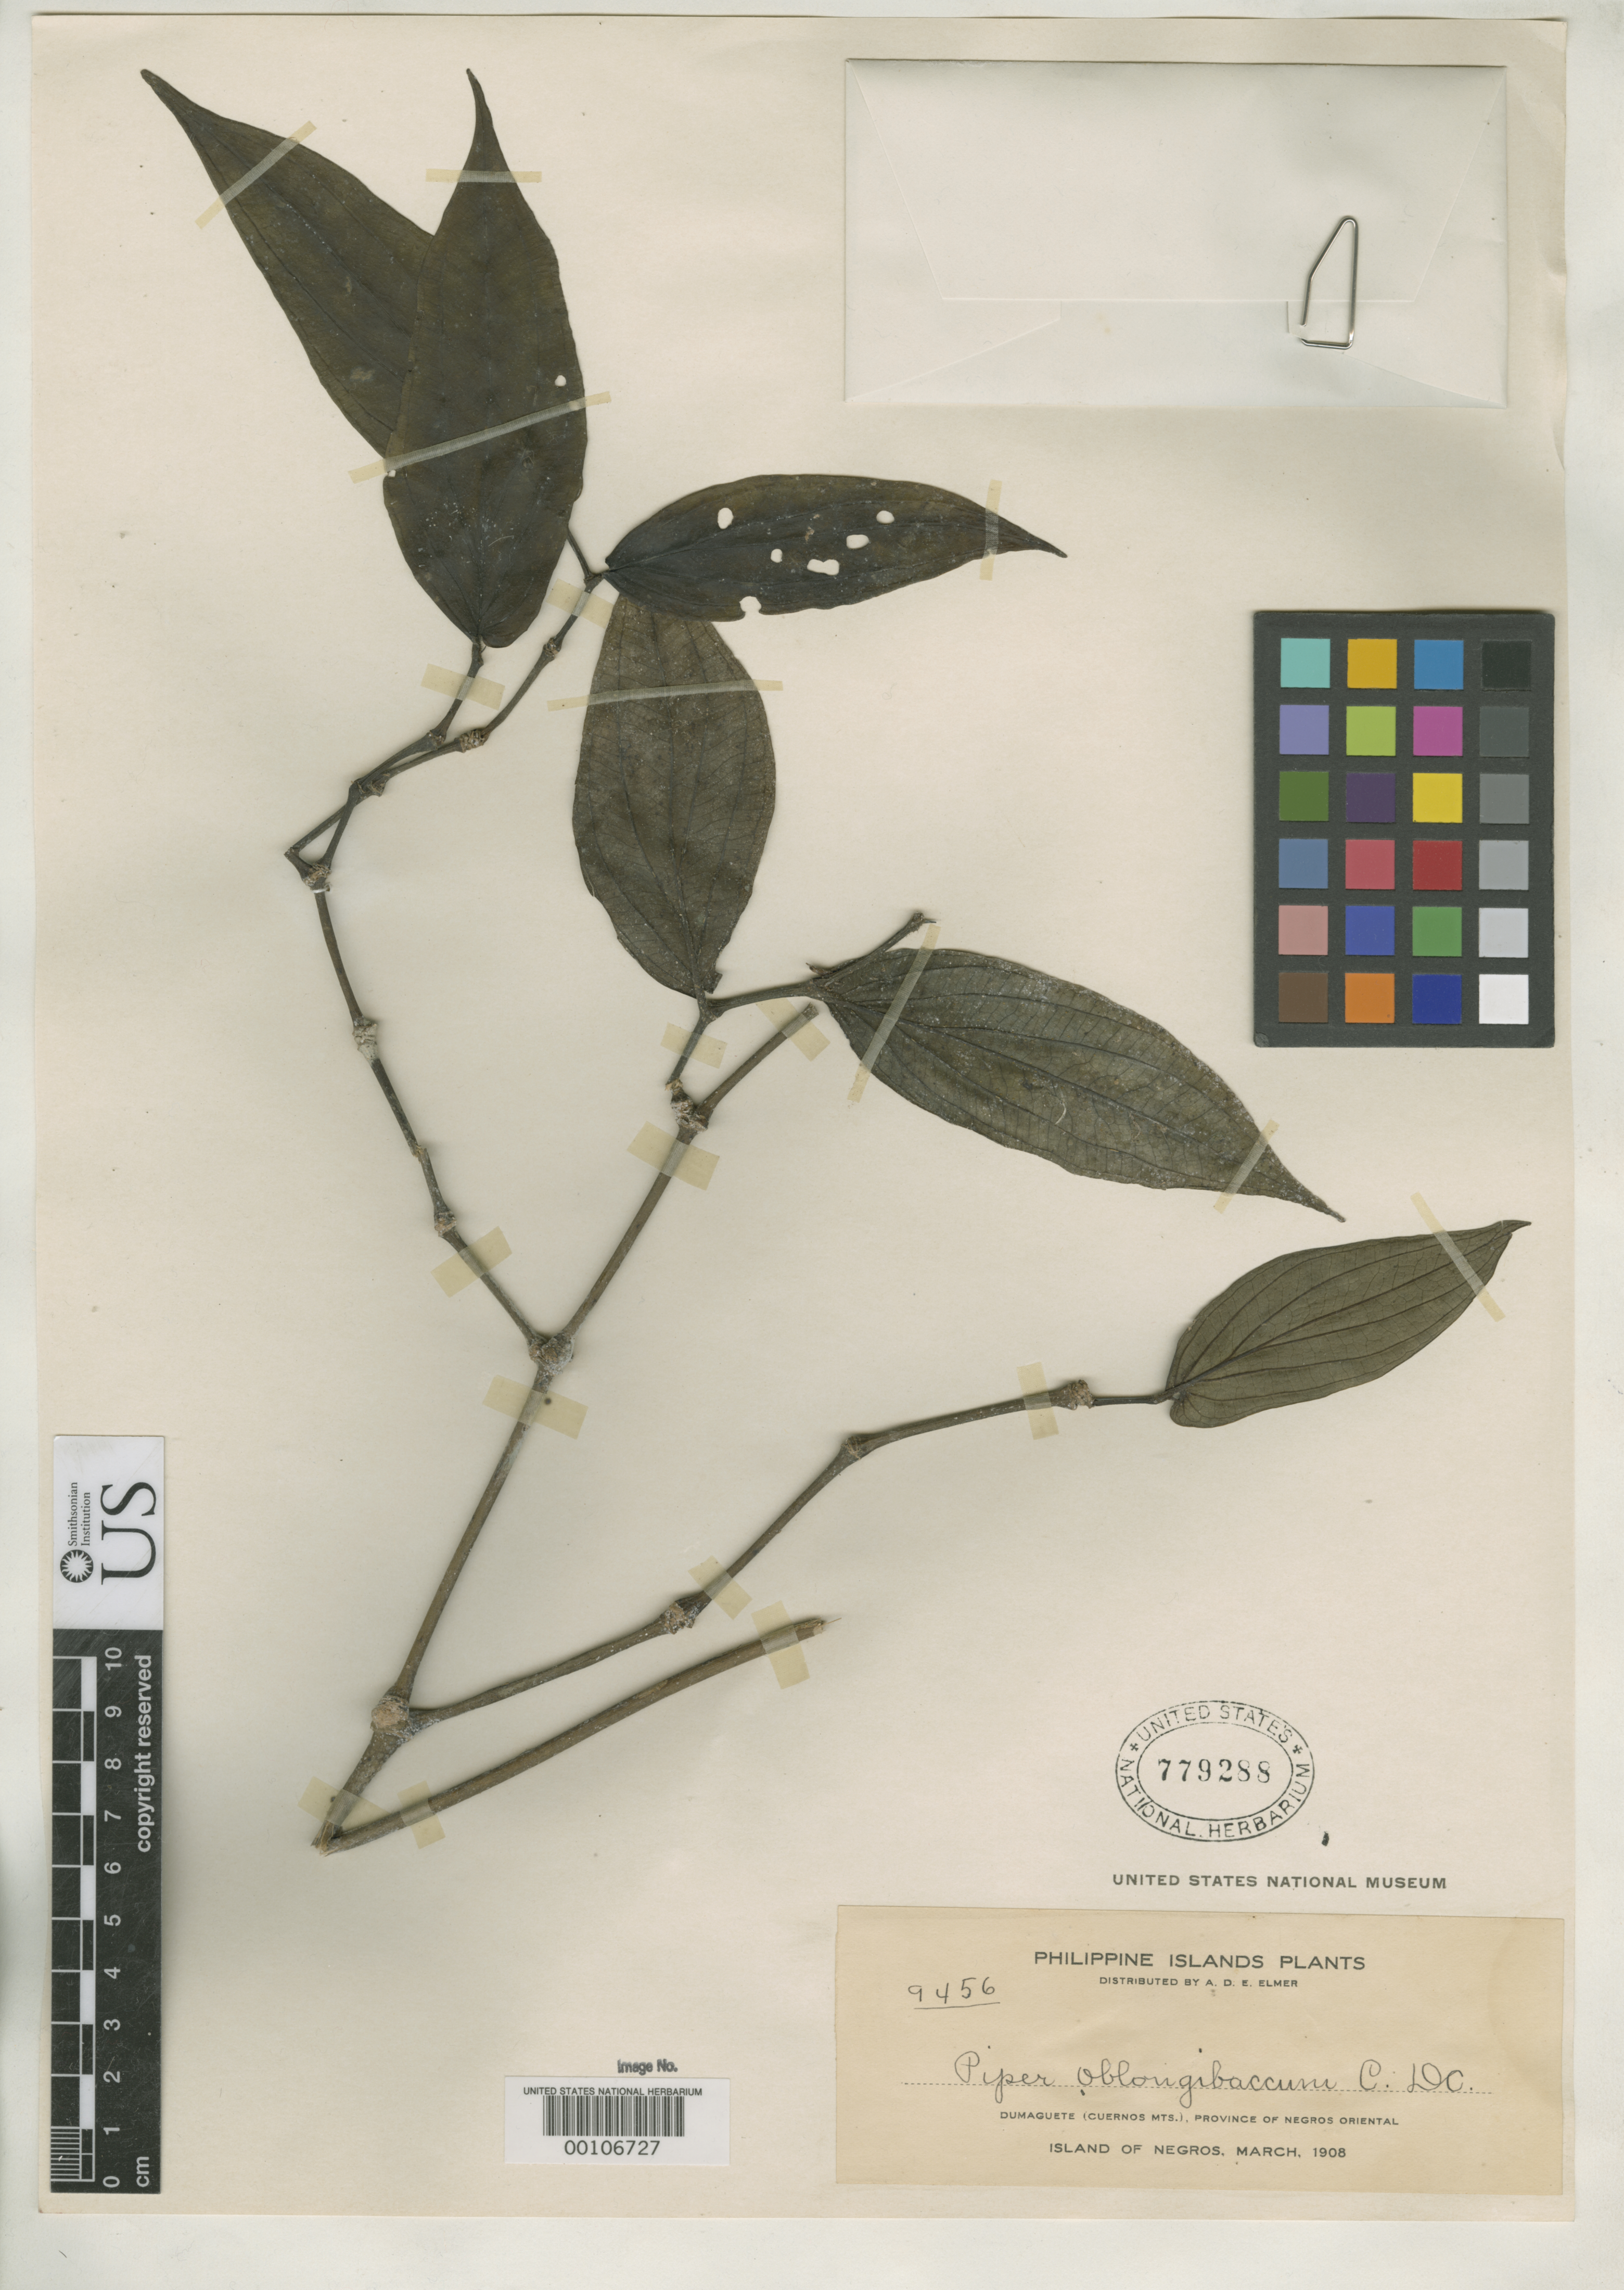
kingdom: Plantae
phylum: Tracheophyta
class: Magnoliopsida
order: Piperales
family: Piperaceae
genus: Piper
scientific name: Piper oblongibaccum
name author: C. DC. in Elmer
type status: Isotype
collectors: A. D. E. Elmer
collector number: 9456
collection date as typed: Mar 1908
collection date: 1908-03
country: Philippines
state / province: Central Visayas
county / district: Negros Oriental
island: Negros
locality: Dumaguete, Cuernos Mts.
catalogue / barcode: US 779288